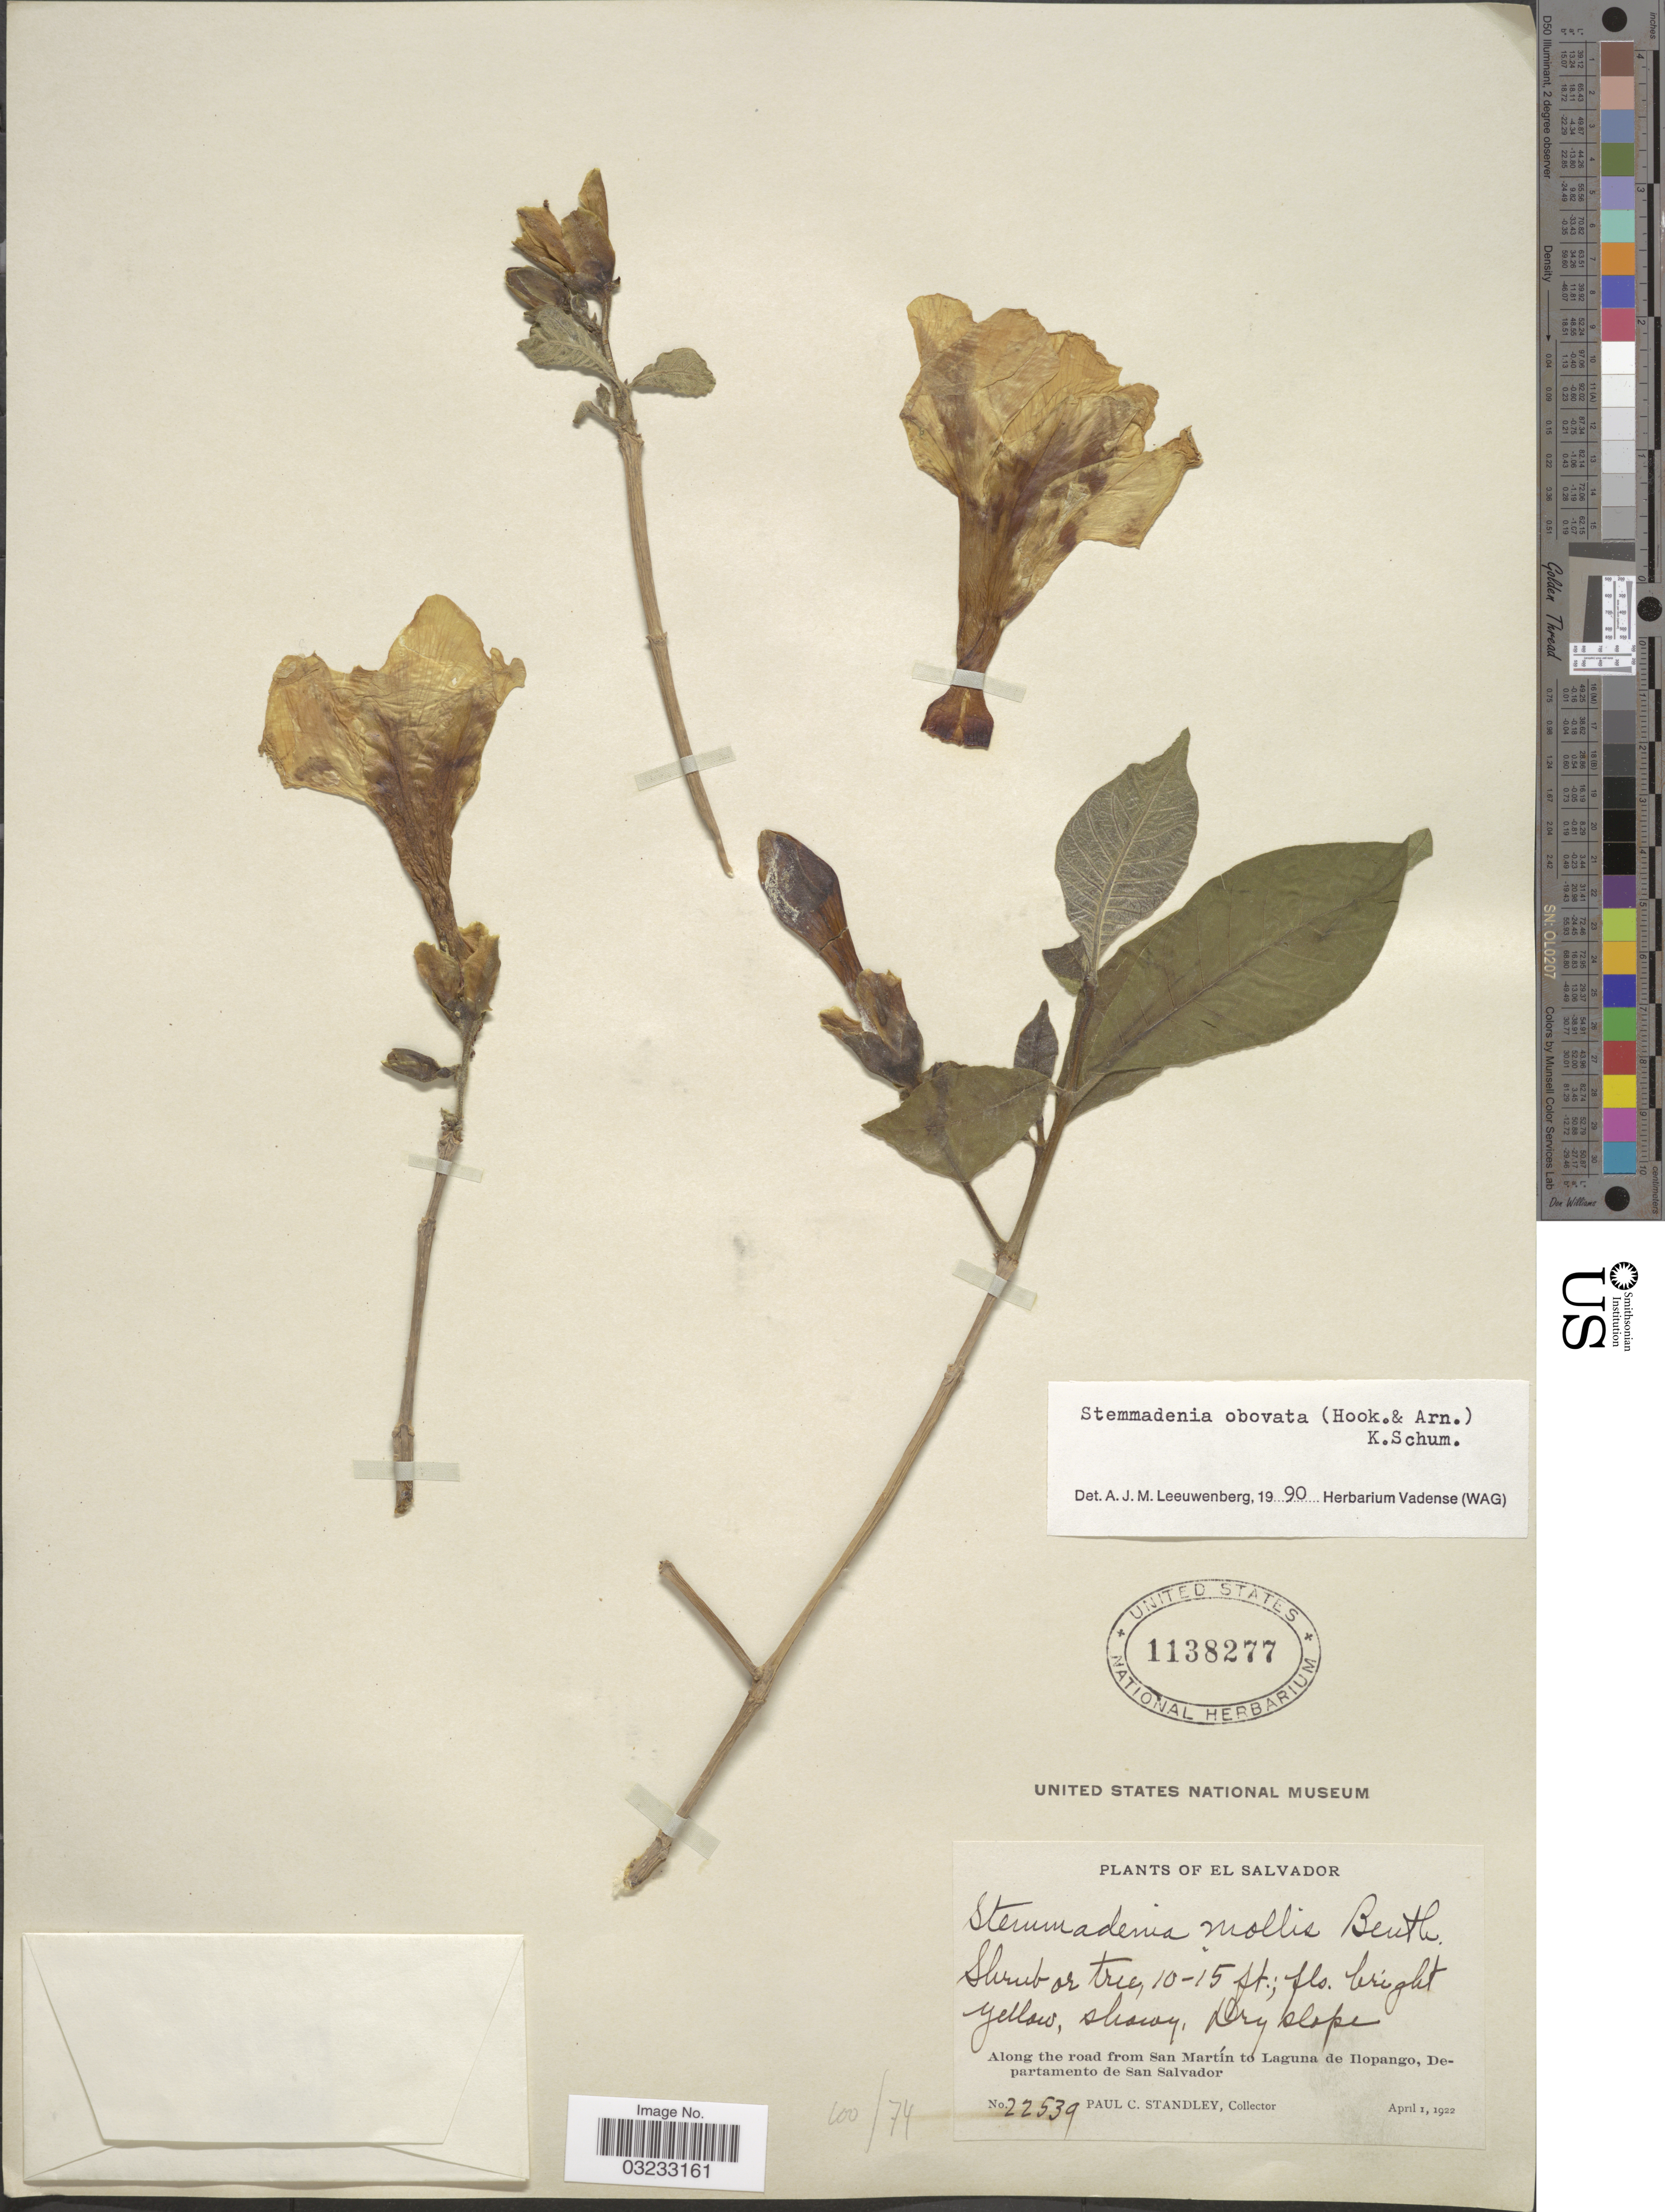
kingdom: Plantae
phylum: Tracheophyta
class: Magnoliopsida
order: Gentianales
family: Apocynaceae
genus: Stemmadenia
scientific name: Stemmadenia obovata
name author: (Hook. & Arn.) K. Schum.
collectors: P. C. Standley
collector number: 22539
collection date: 1922-04-01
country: El Salvador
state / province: San Salvador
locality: Along the road from San Martín to Laguna de Ilopango, Departamento de San Salvador.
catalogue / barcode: US 1138277